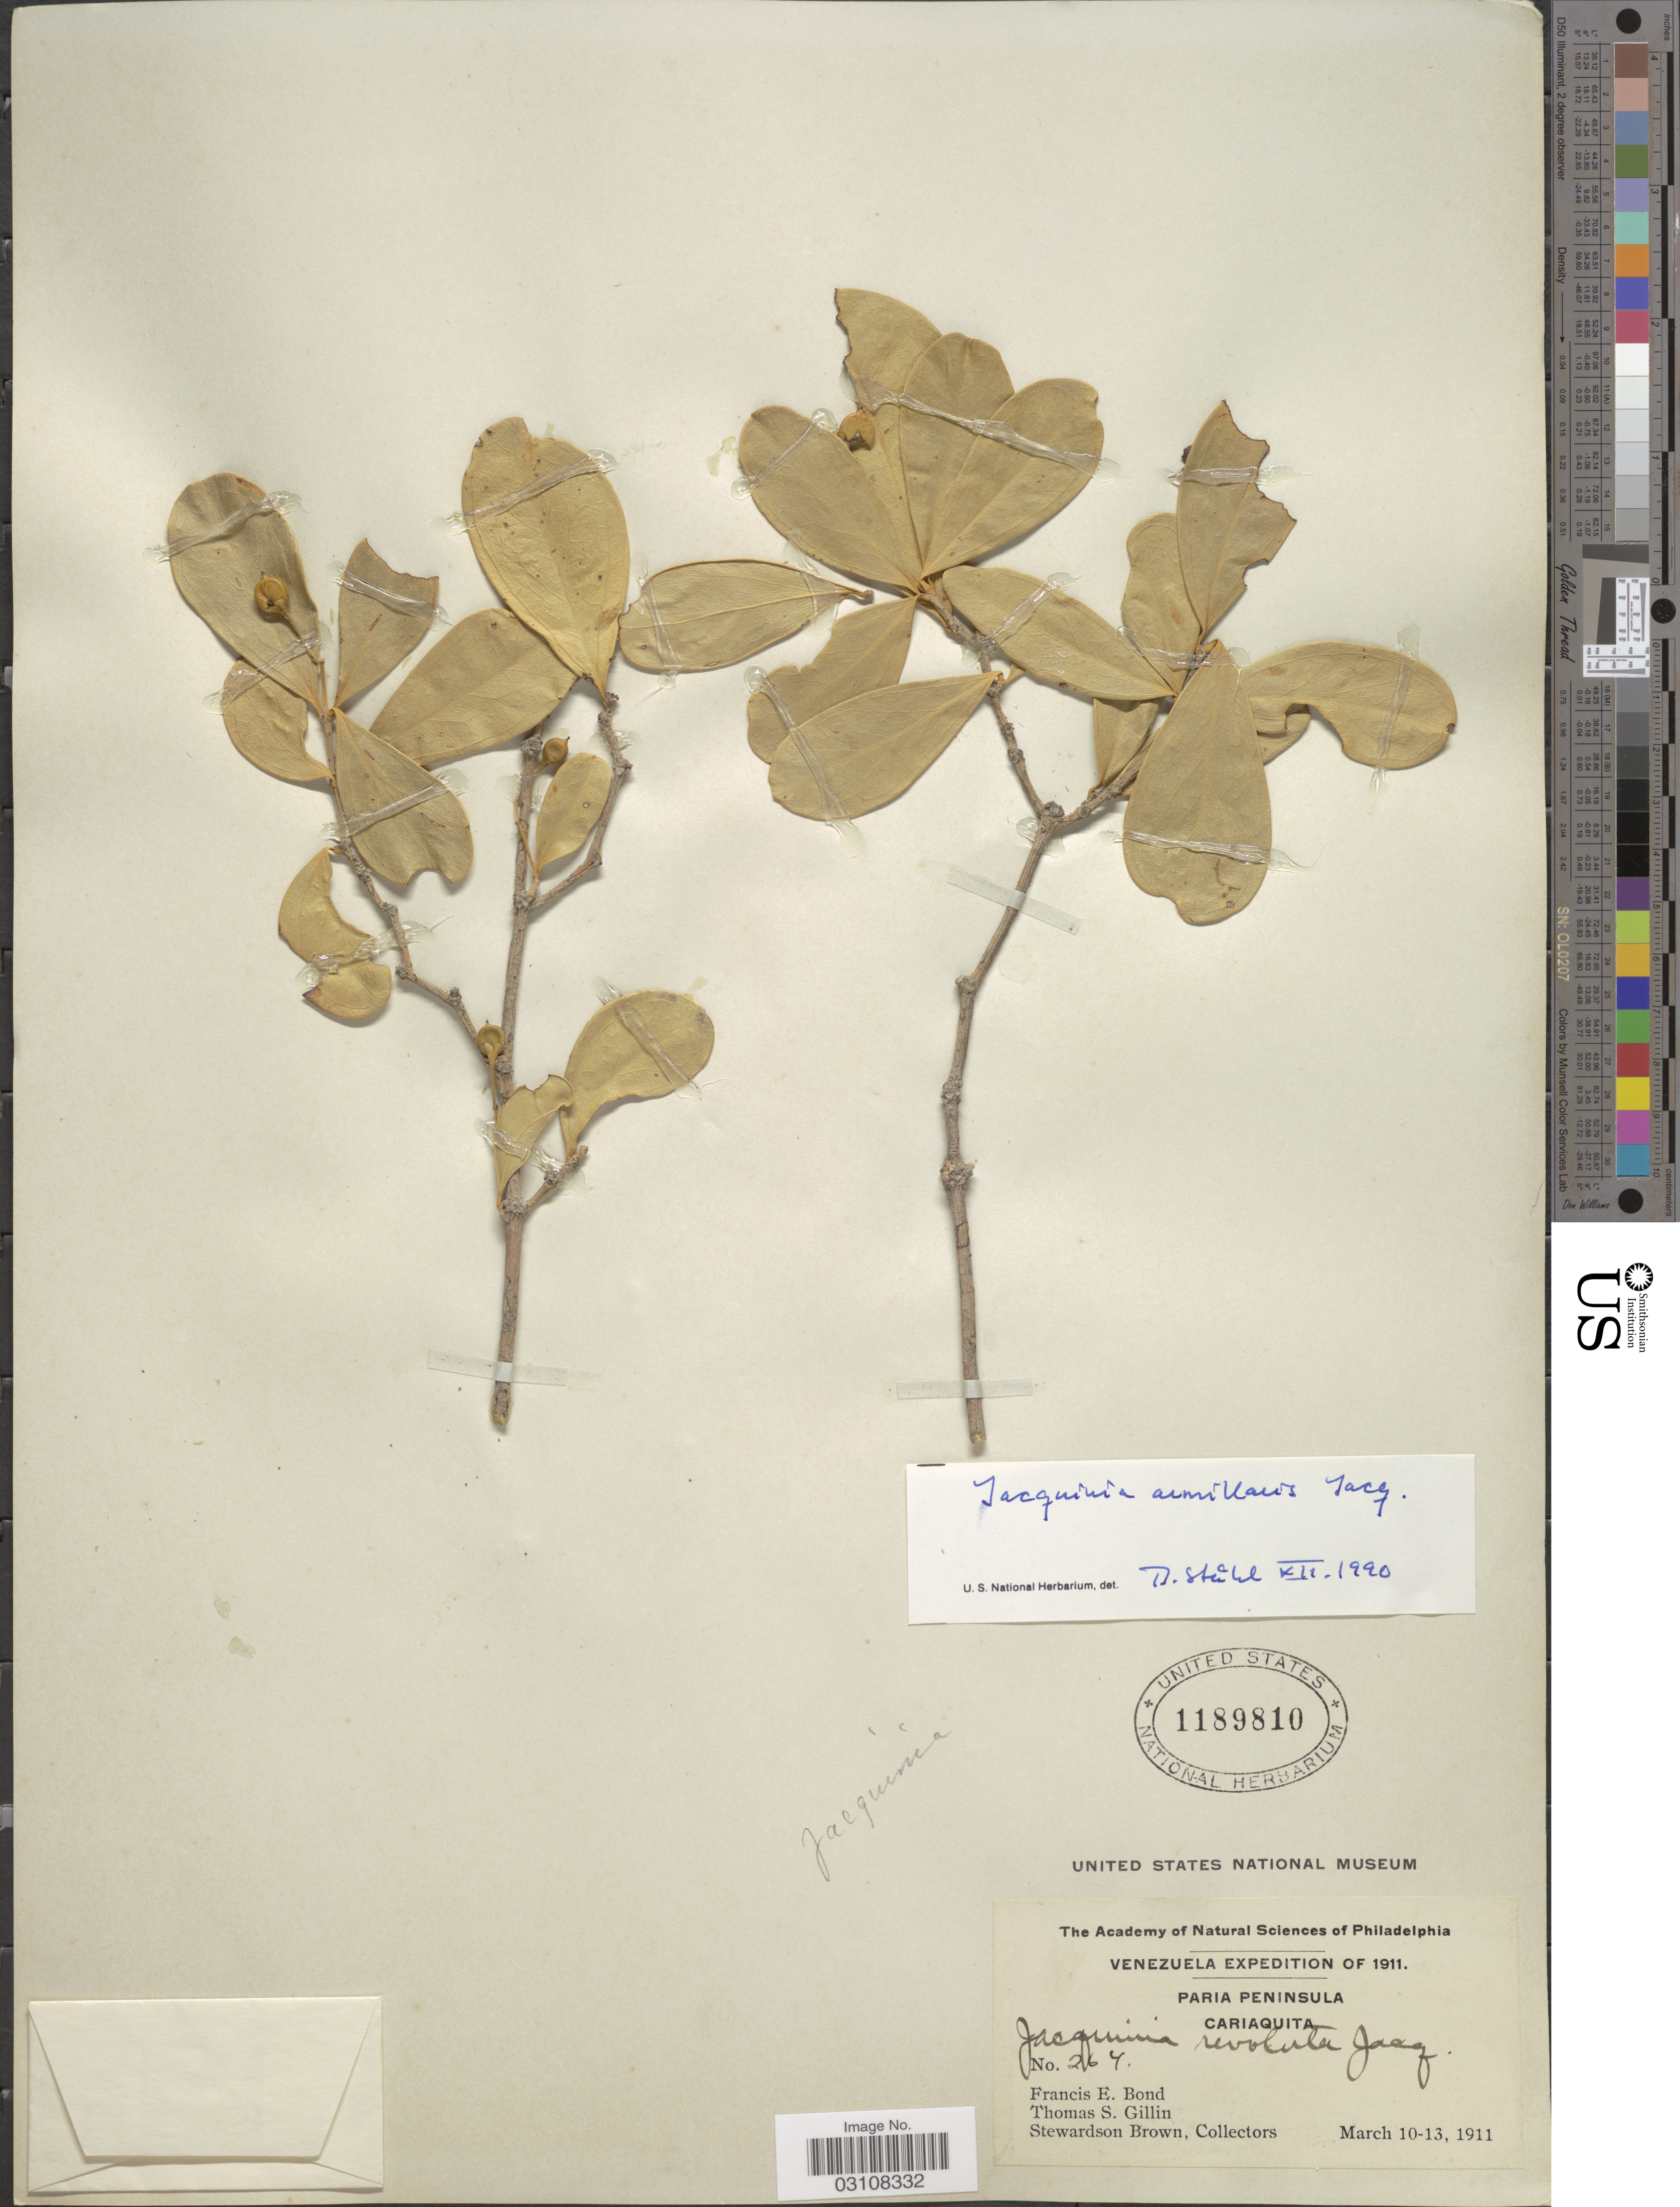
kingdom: Plantae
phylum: Tracheophyta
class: Magnoliopsida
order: Ericales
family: Primulaceae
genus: Jacquinia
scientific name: Jacquinia armillaris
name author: Jacq.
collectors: F. Bond, T. Gillin & S. Brown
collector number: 267*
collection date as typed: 10-13 March 1911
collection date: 1911-03-10/1911-03-13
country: Venezuela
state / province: Sucre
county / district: Valdez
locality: Paria Peninsula, Cariaquito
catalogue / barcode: US 1189810